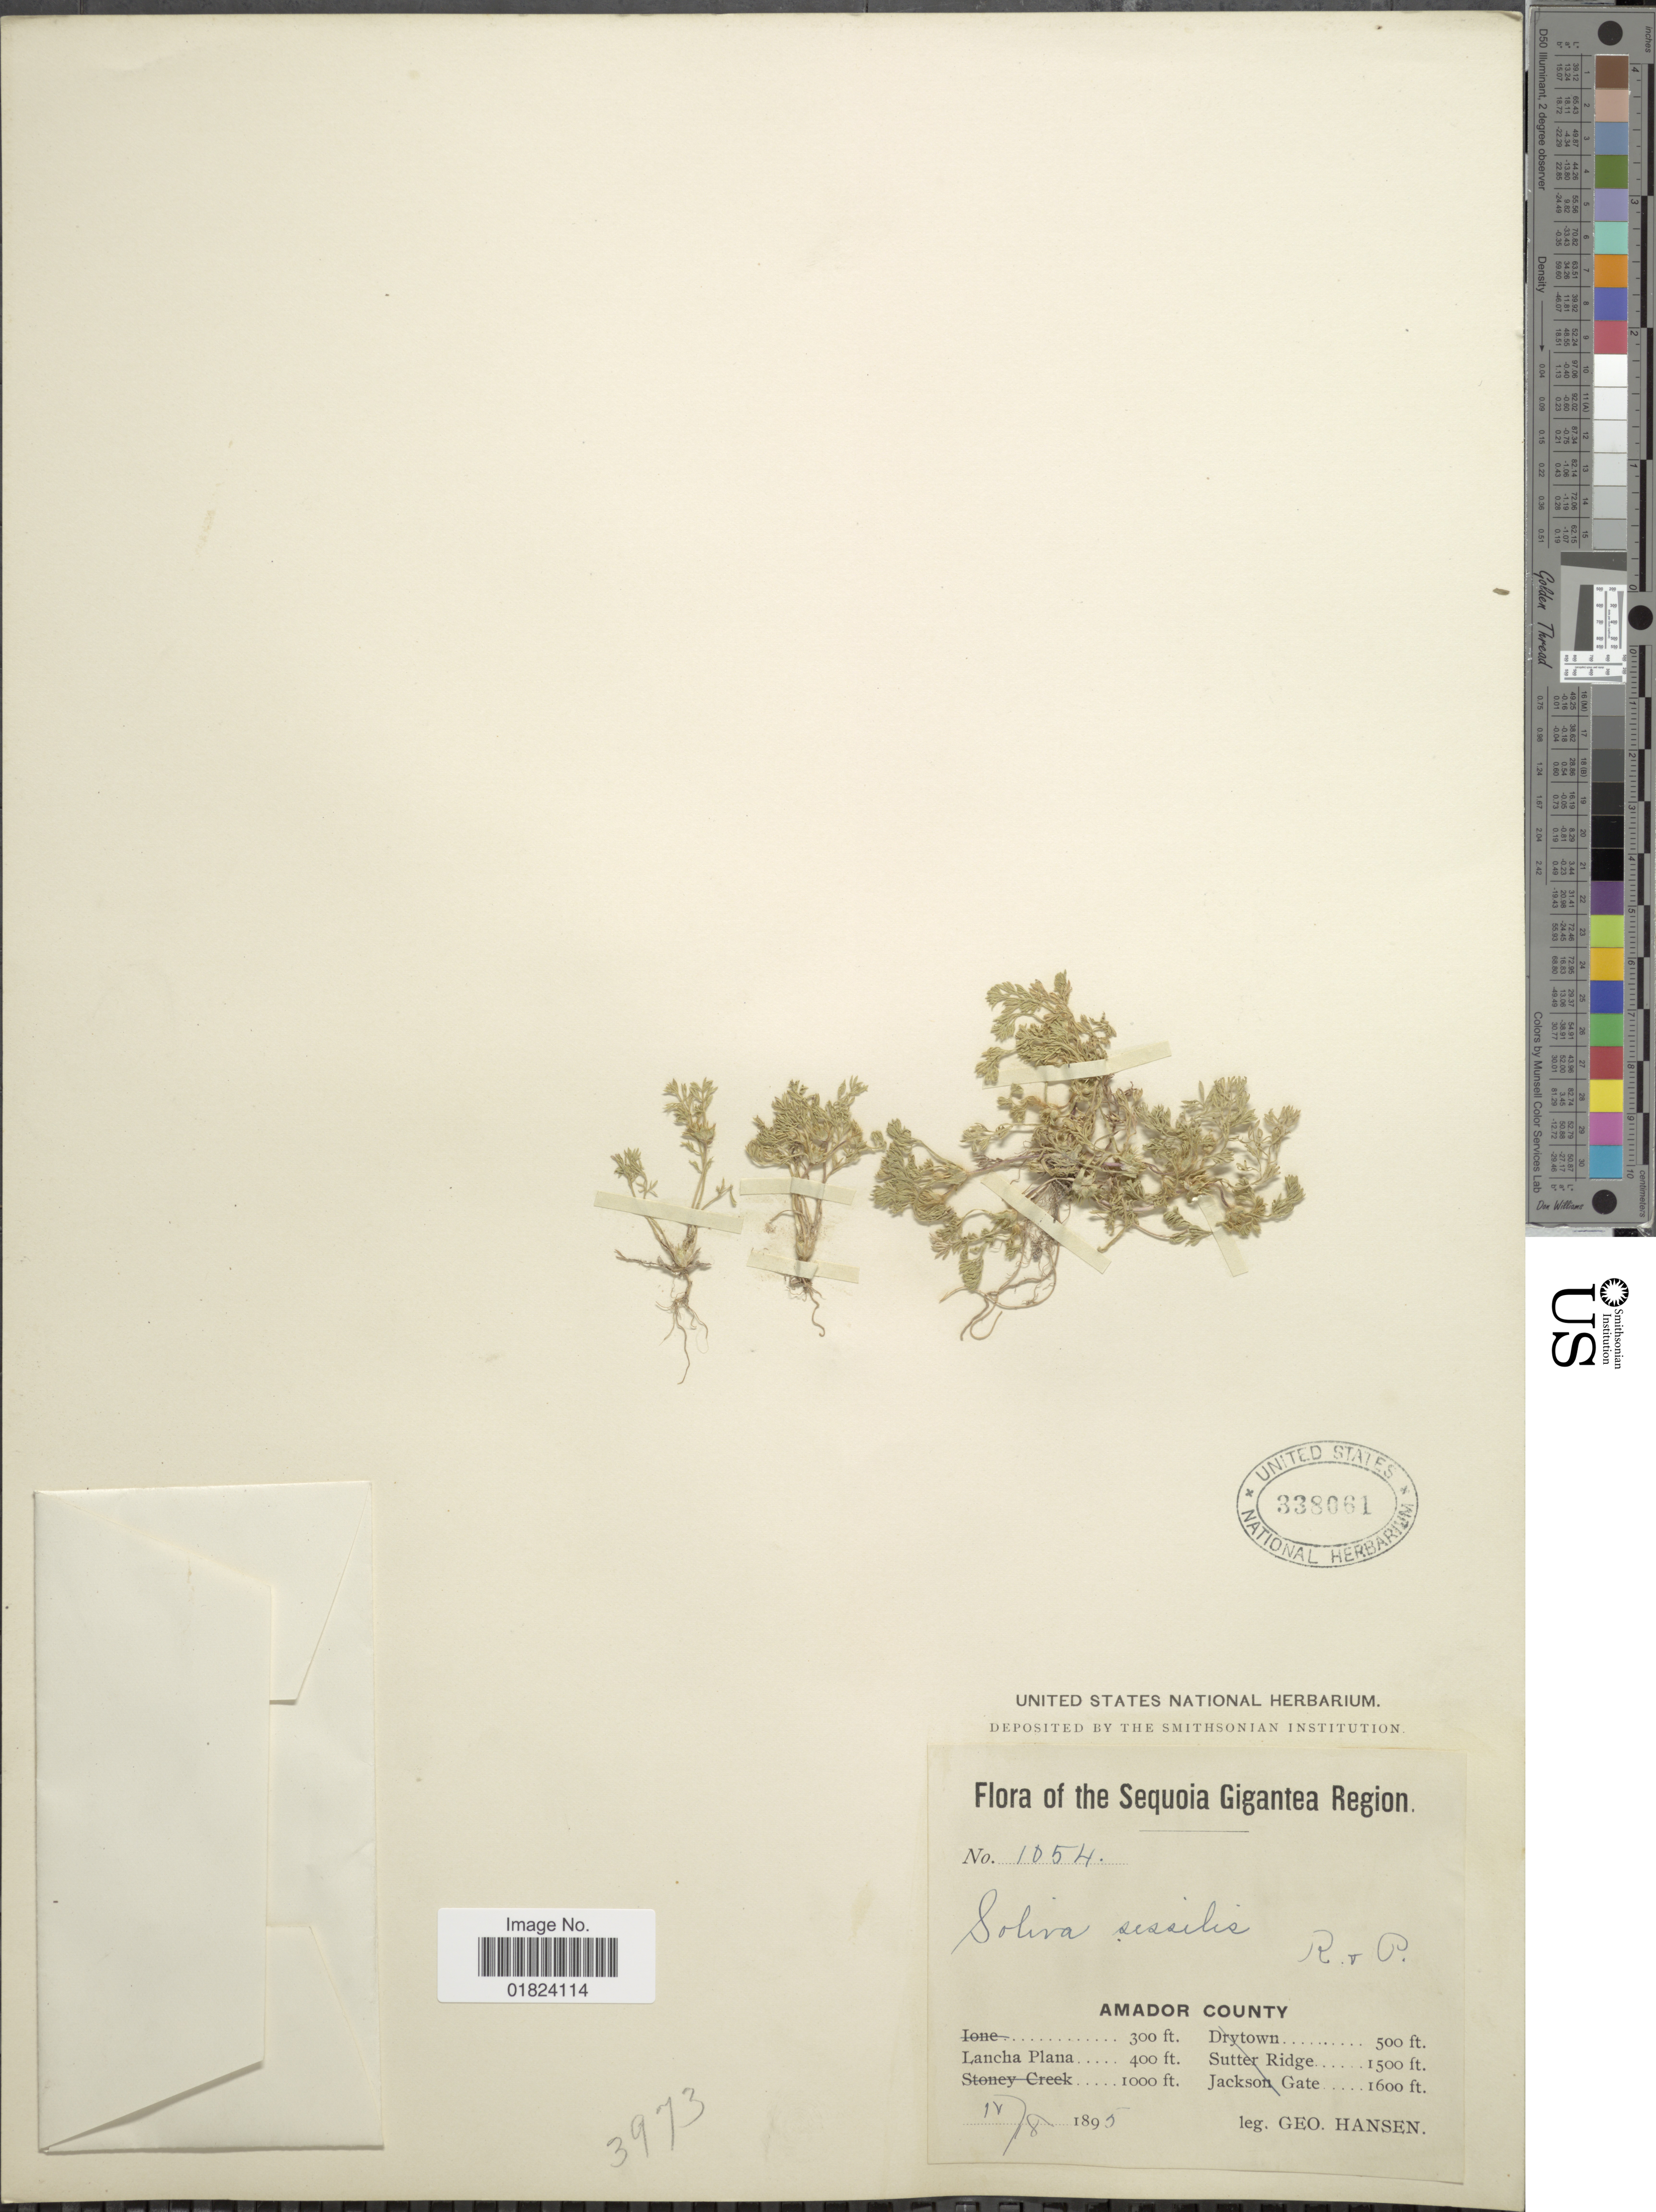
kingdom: Plantae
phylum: Tracheophyta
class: Magnoliopsida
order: Asterales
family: Asteraceae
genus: Soliva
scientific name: Soliva daucifolia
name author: Nutt.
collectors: G. Hansen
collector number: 1054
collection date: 1895-04-18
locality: Sequoia Gigantea Region, Amador County, Lancha Plana.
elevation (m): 122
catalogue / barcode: US 338061